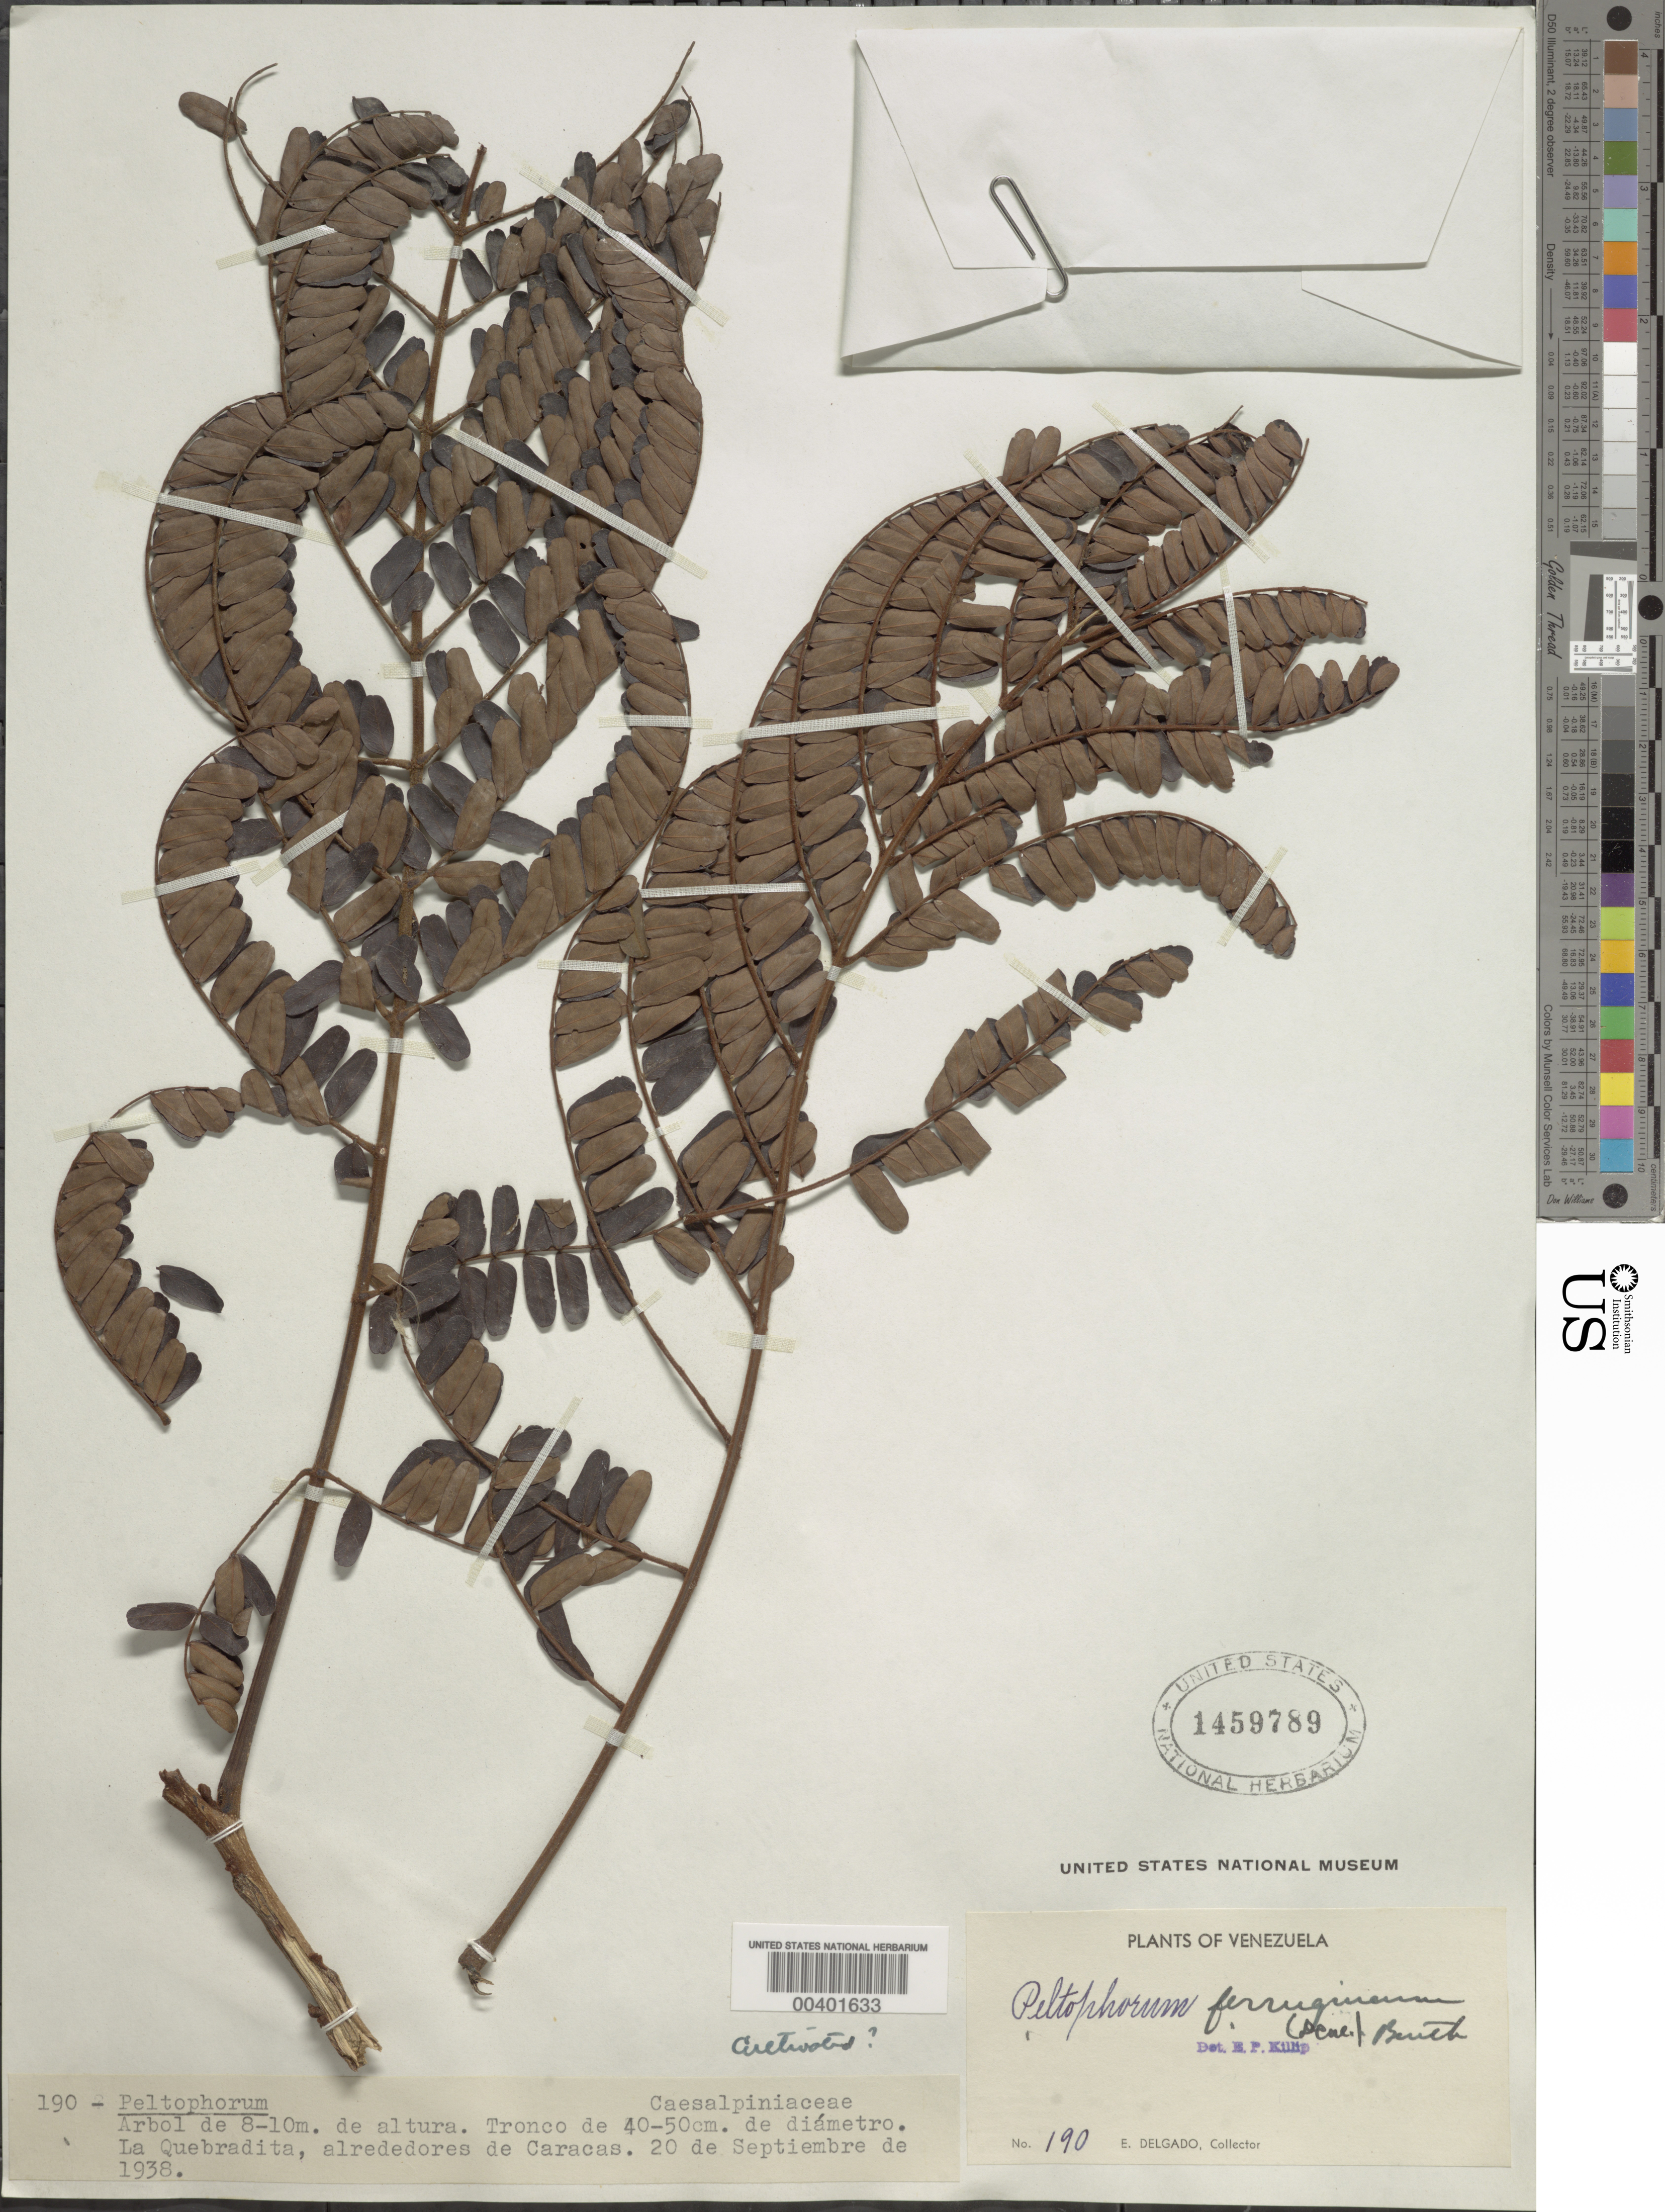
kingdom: Plantae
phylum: Tracheophyta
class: Magnoliopsida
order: Fabales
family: Fabaceae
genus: Peltophorum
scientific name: Peltophorum pterocarpum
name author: (DC.) Backer ex K. Heyne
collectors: E. Delgado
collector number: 190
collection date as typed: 20 Sep 1938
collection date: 1938-09-20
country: Venezuela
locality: Alredores de caracas, la quebradita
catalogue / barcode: US 1459789